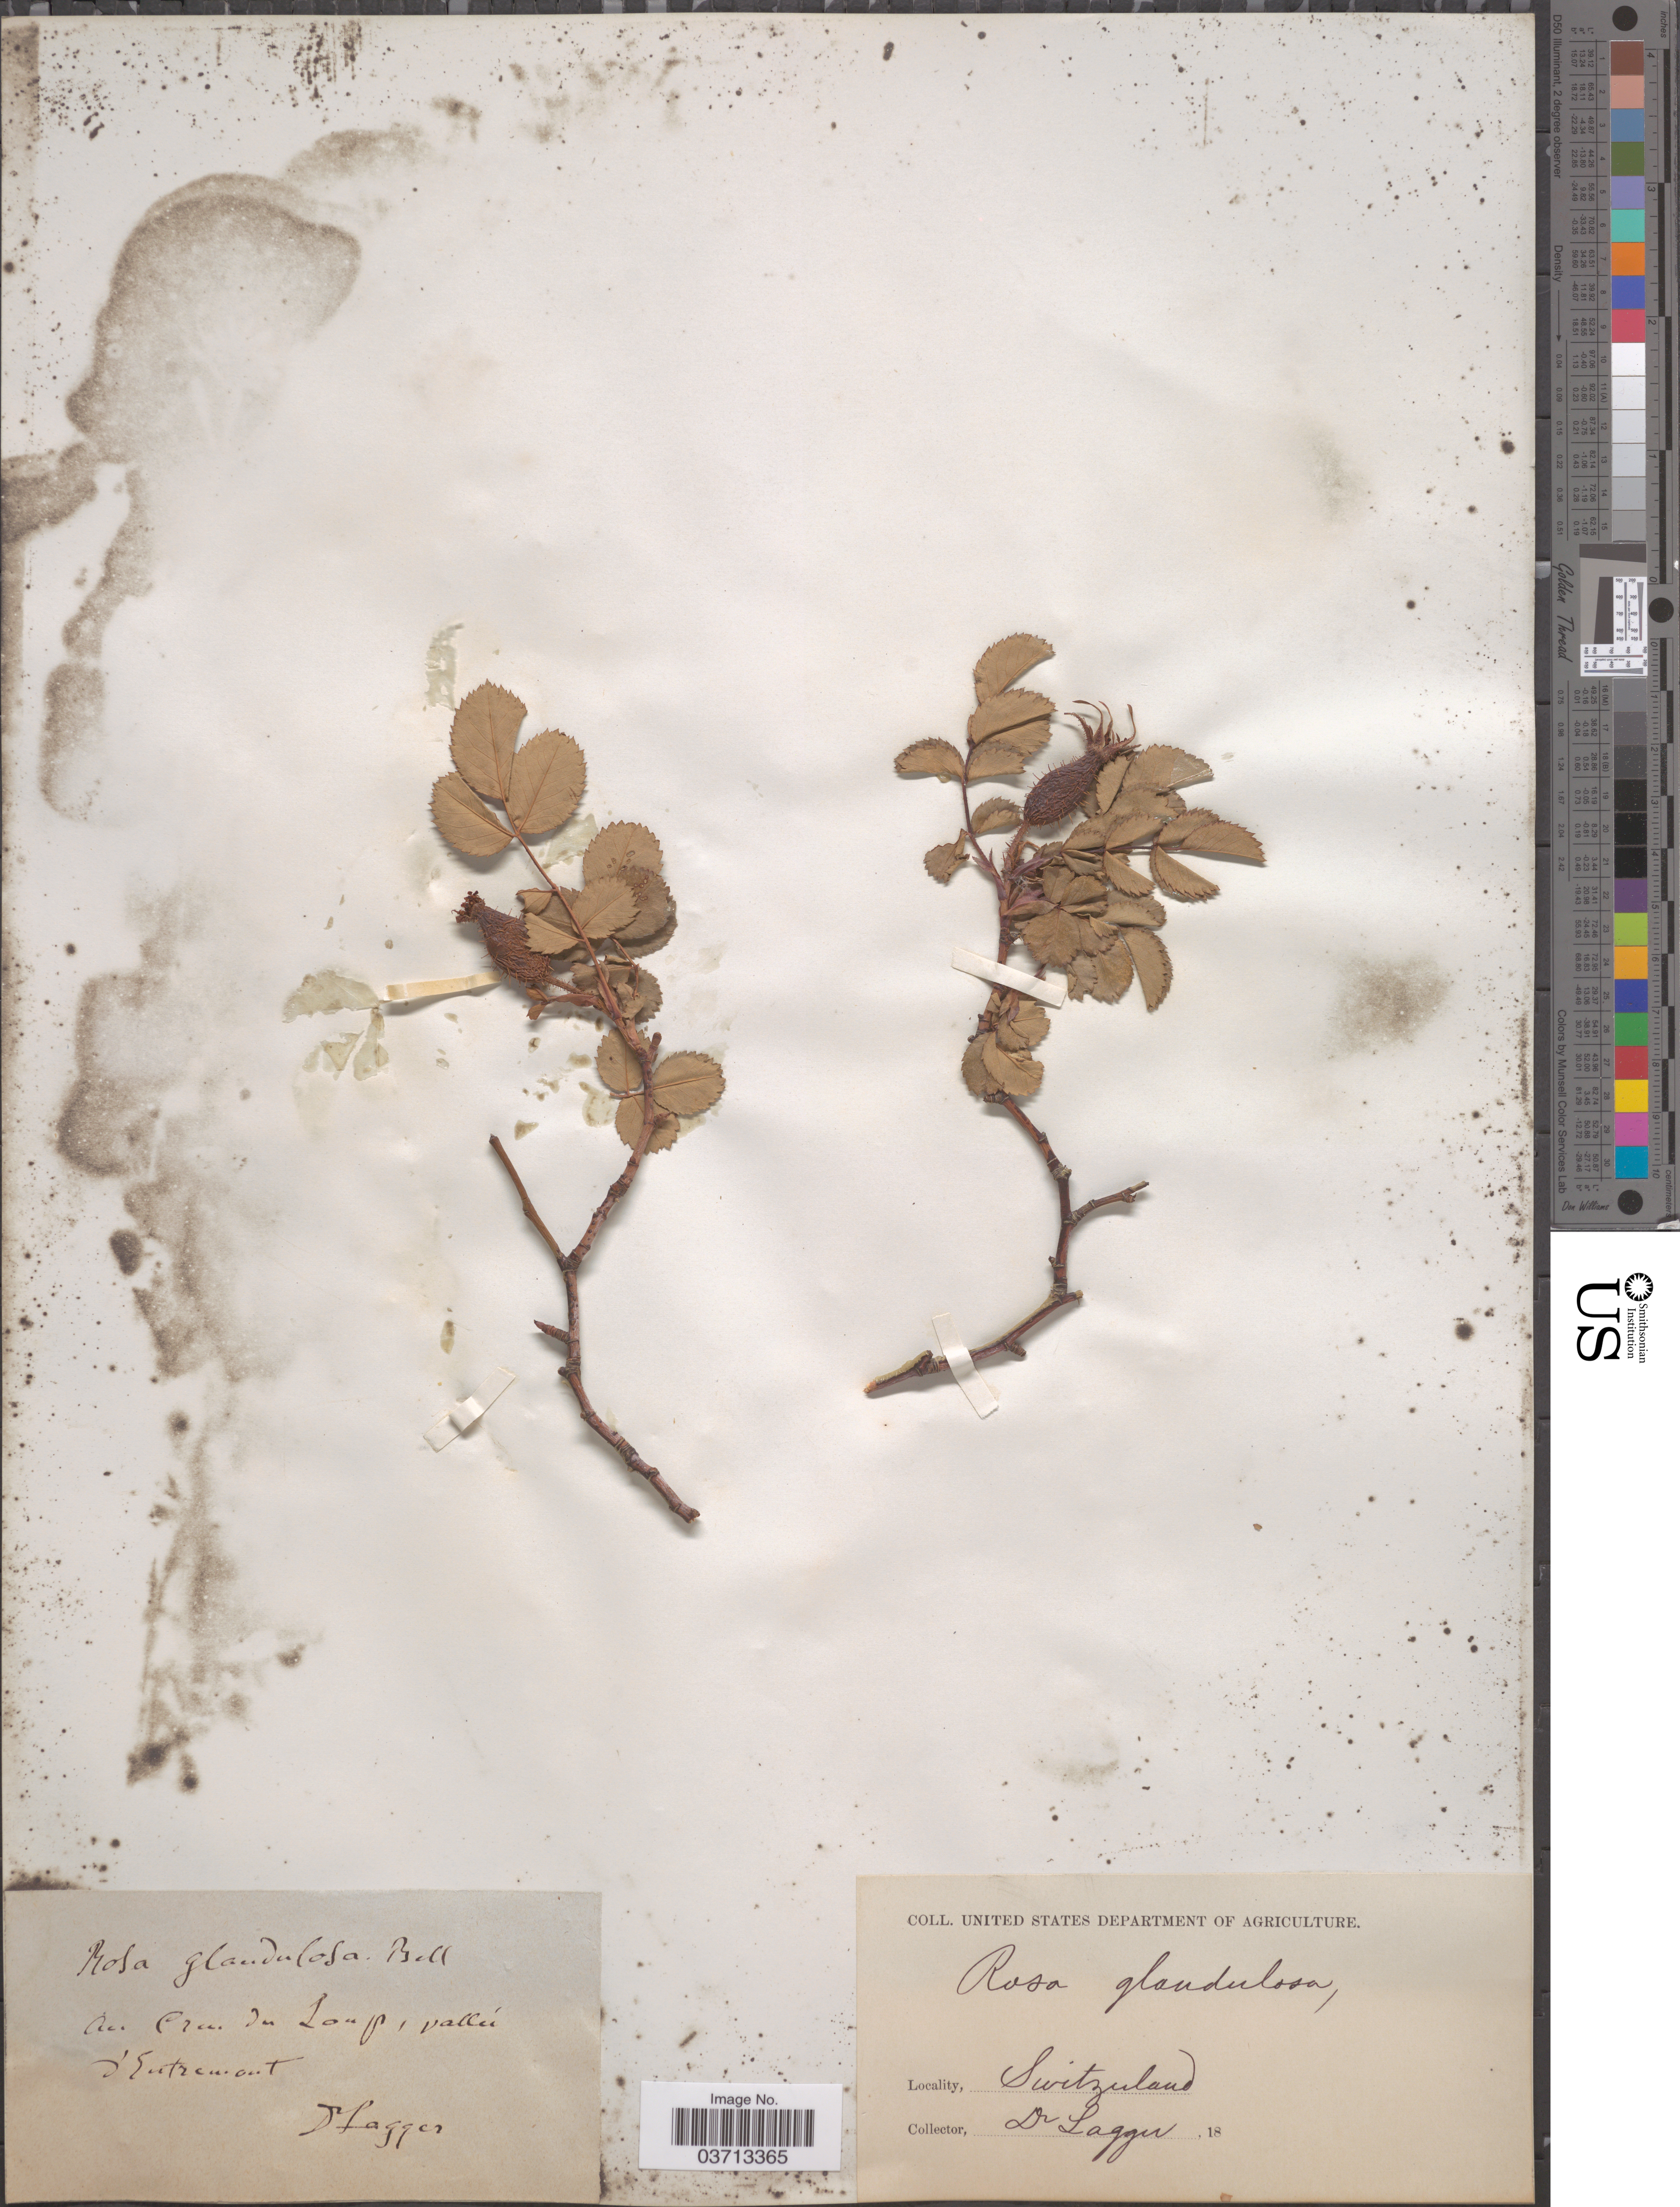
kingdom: Plantae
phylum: Tracheophyta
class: Magnoliopsida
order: Rosales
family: Rosaceae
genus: Rosa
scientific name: Rosa glandulosa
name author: Maly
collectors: F. J. Lagger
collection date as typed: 18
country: Switzerland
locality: Au Creux du Loup, vallée d'Entremont.